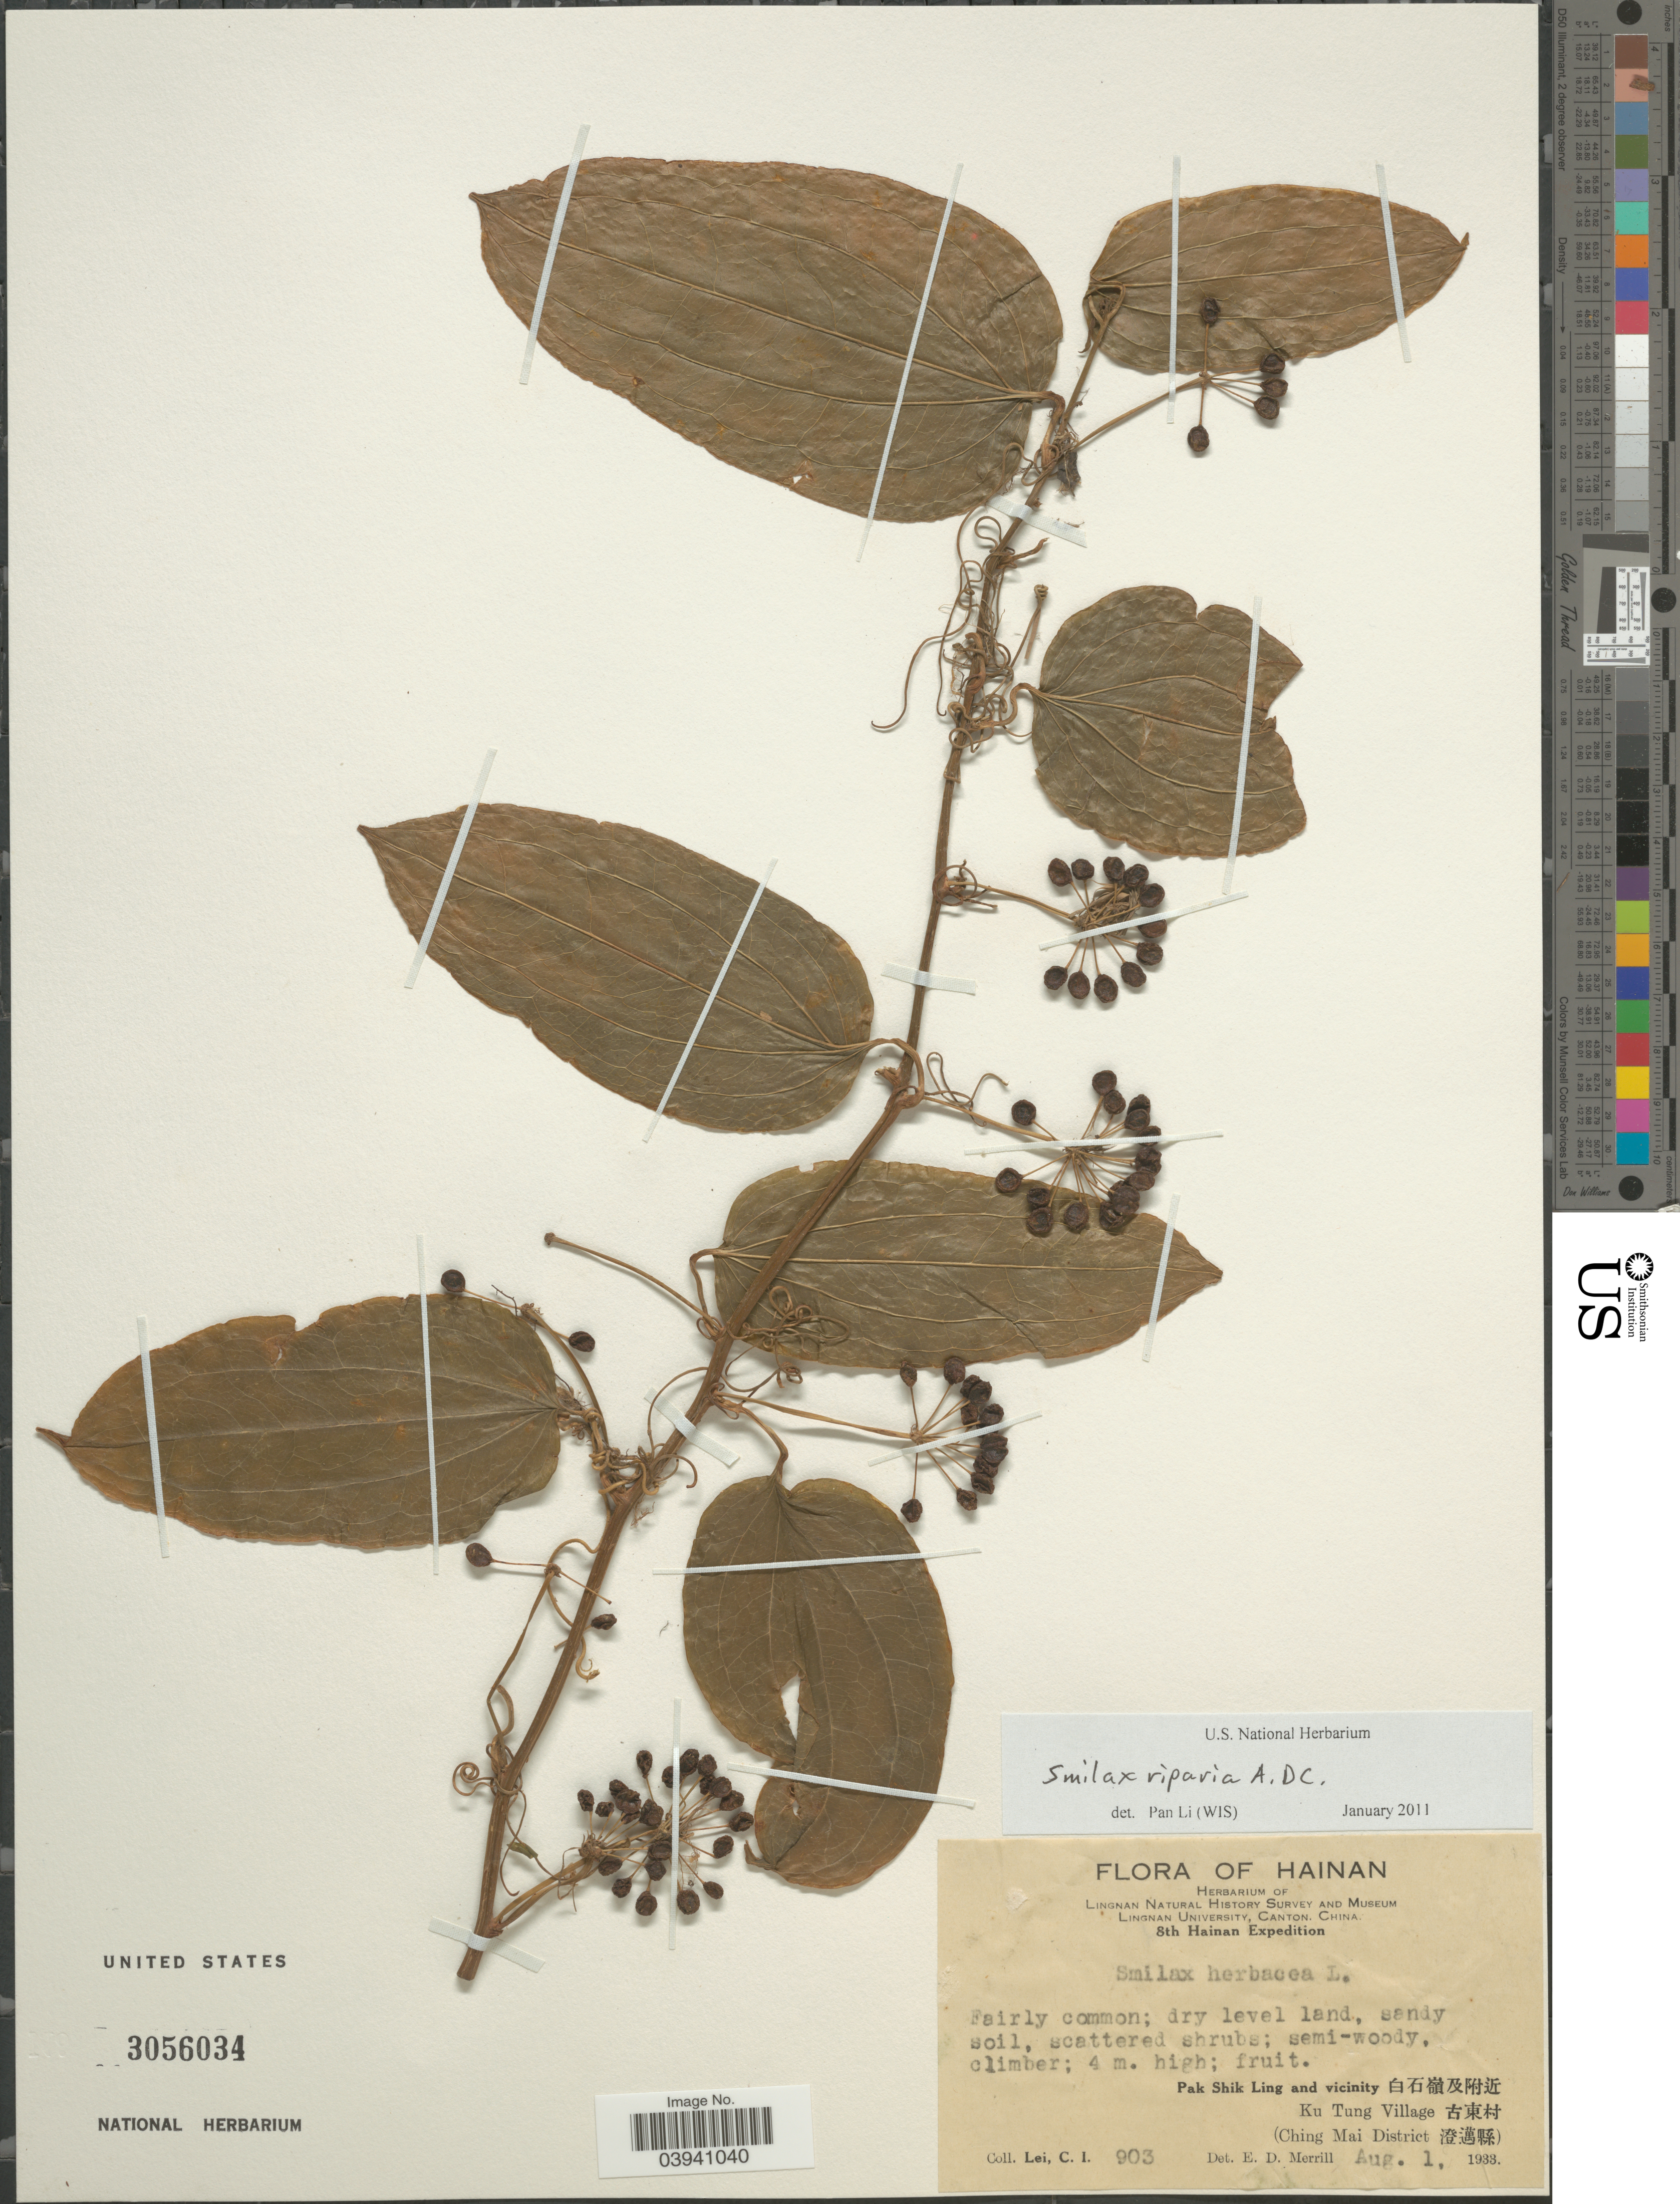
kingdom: Plantae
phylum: Tracheophyta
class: Liliopsida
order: Liliales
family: Smilacaceae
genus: Smilax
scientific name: Smilax riparia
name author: A. DC.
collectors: C. I. Lei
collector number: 903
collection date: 1933-08-01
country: China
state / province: Hainan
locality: Pak Shik Ling and vicinity X. Ku Tung Village X. (Ching Mai District X).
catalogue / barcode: US 3056034